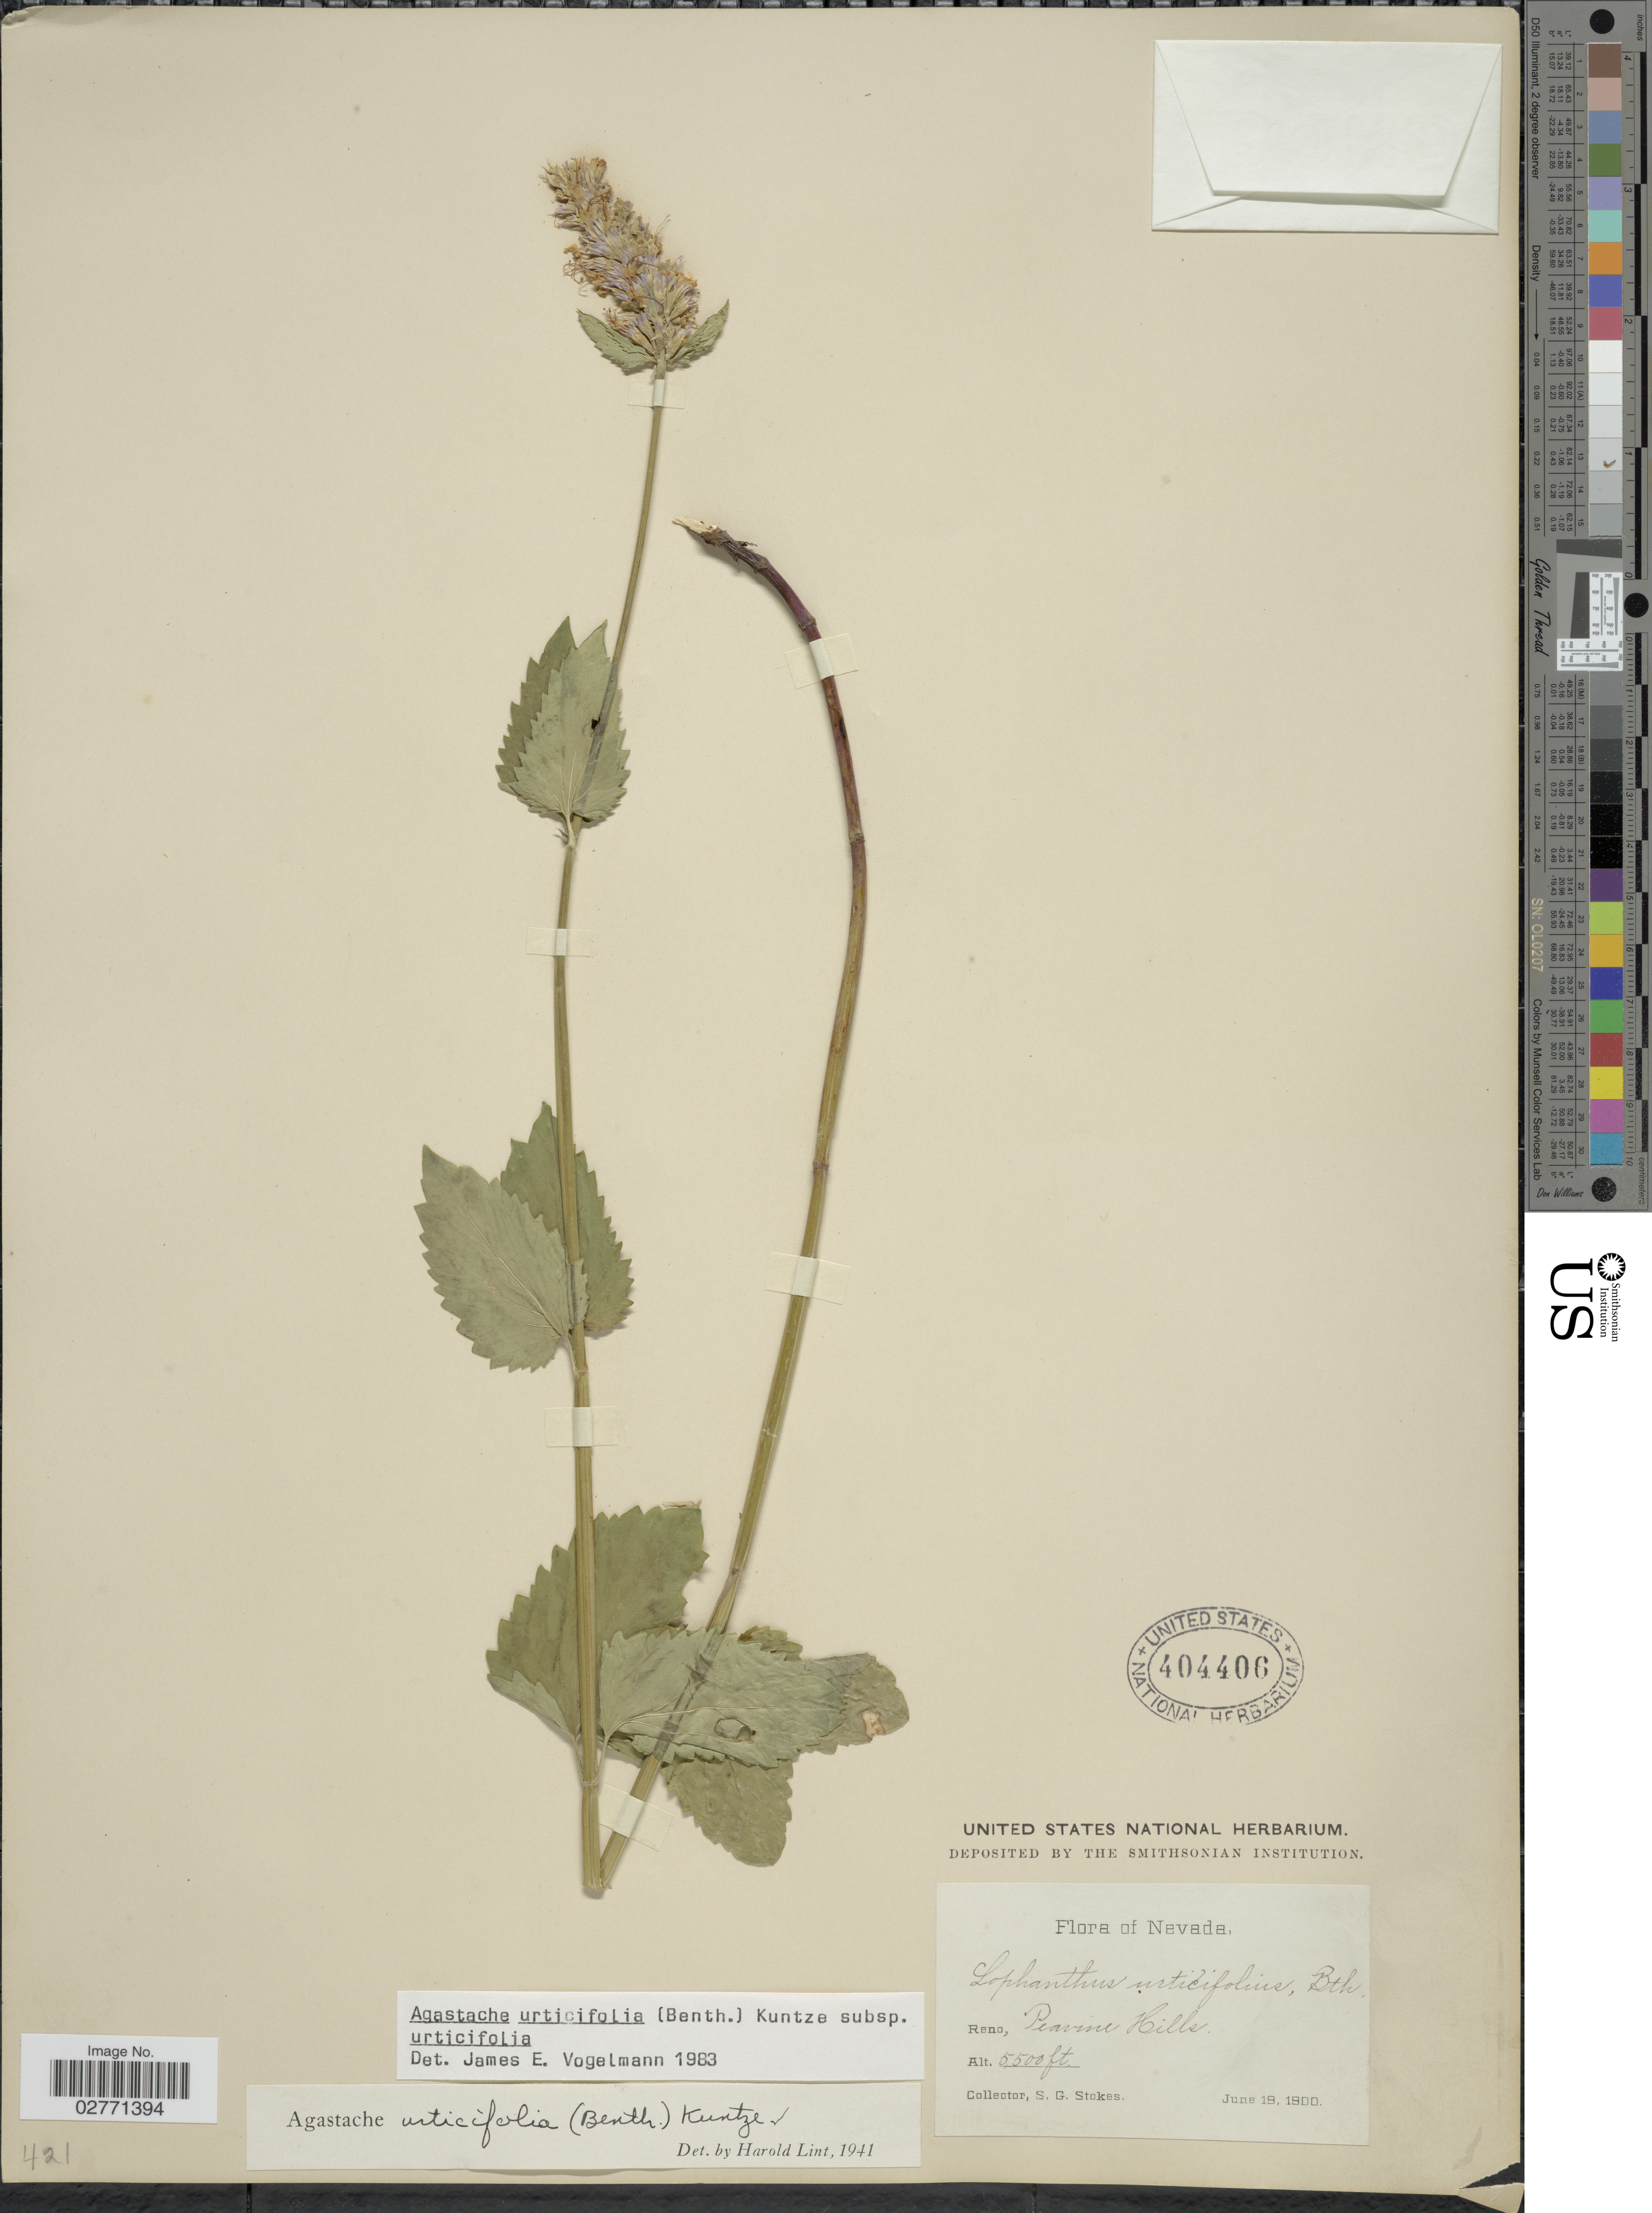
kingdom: Plantae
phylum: Tracheophyta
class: Magnoliopsida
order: Lamiales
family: Lamiaceae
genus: Agastache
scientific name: Agastache urticifolia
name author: (Benth.) Kuntze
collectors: S. G. Stokes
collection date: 1900-06-19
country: United States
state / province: Nevada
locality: Reno, Peavine Hills.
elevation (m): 1676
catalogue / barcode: US 404406